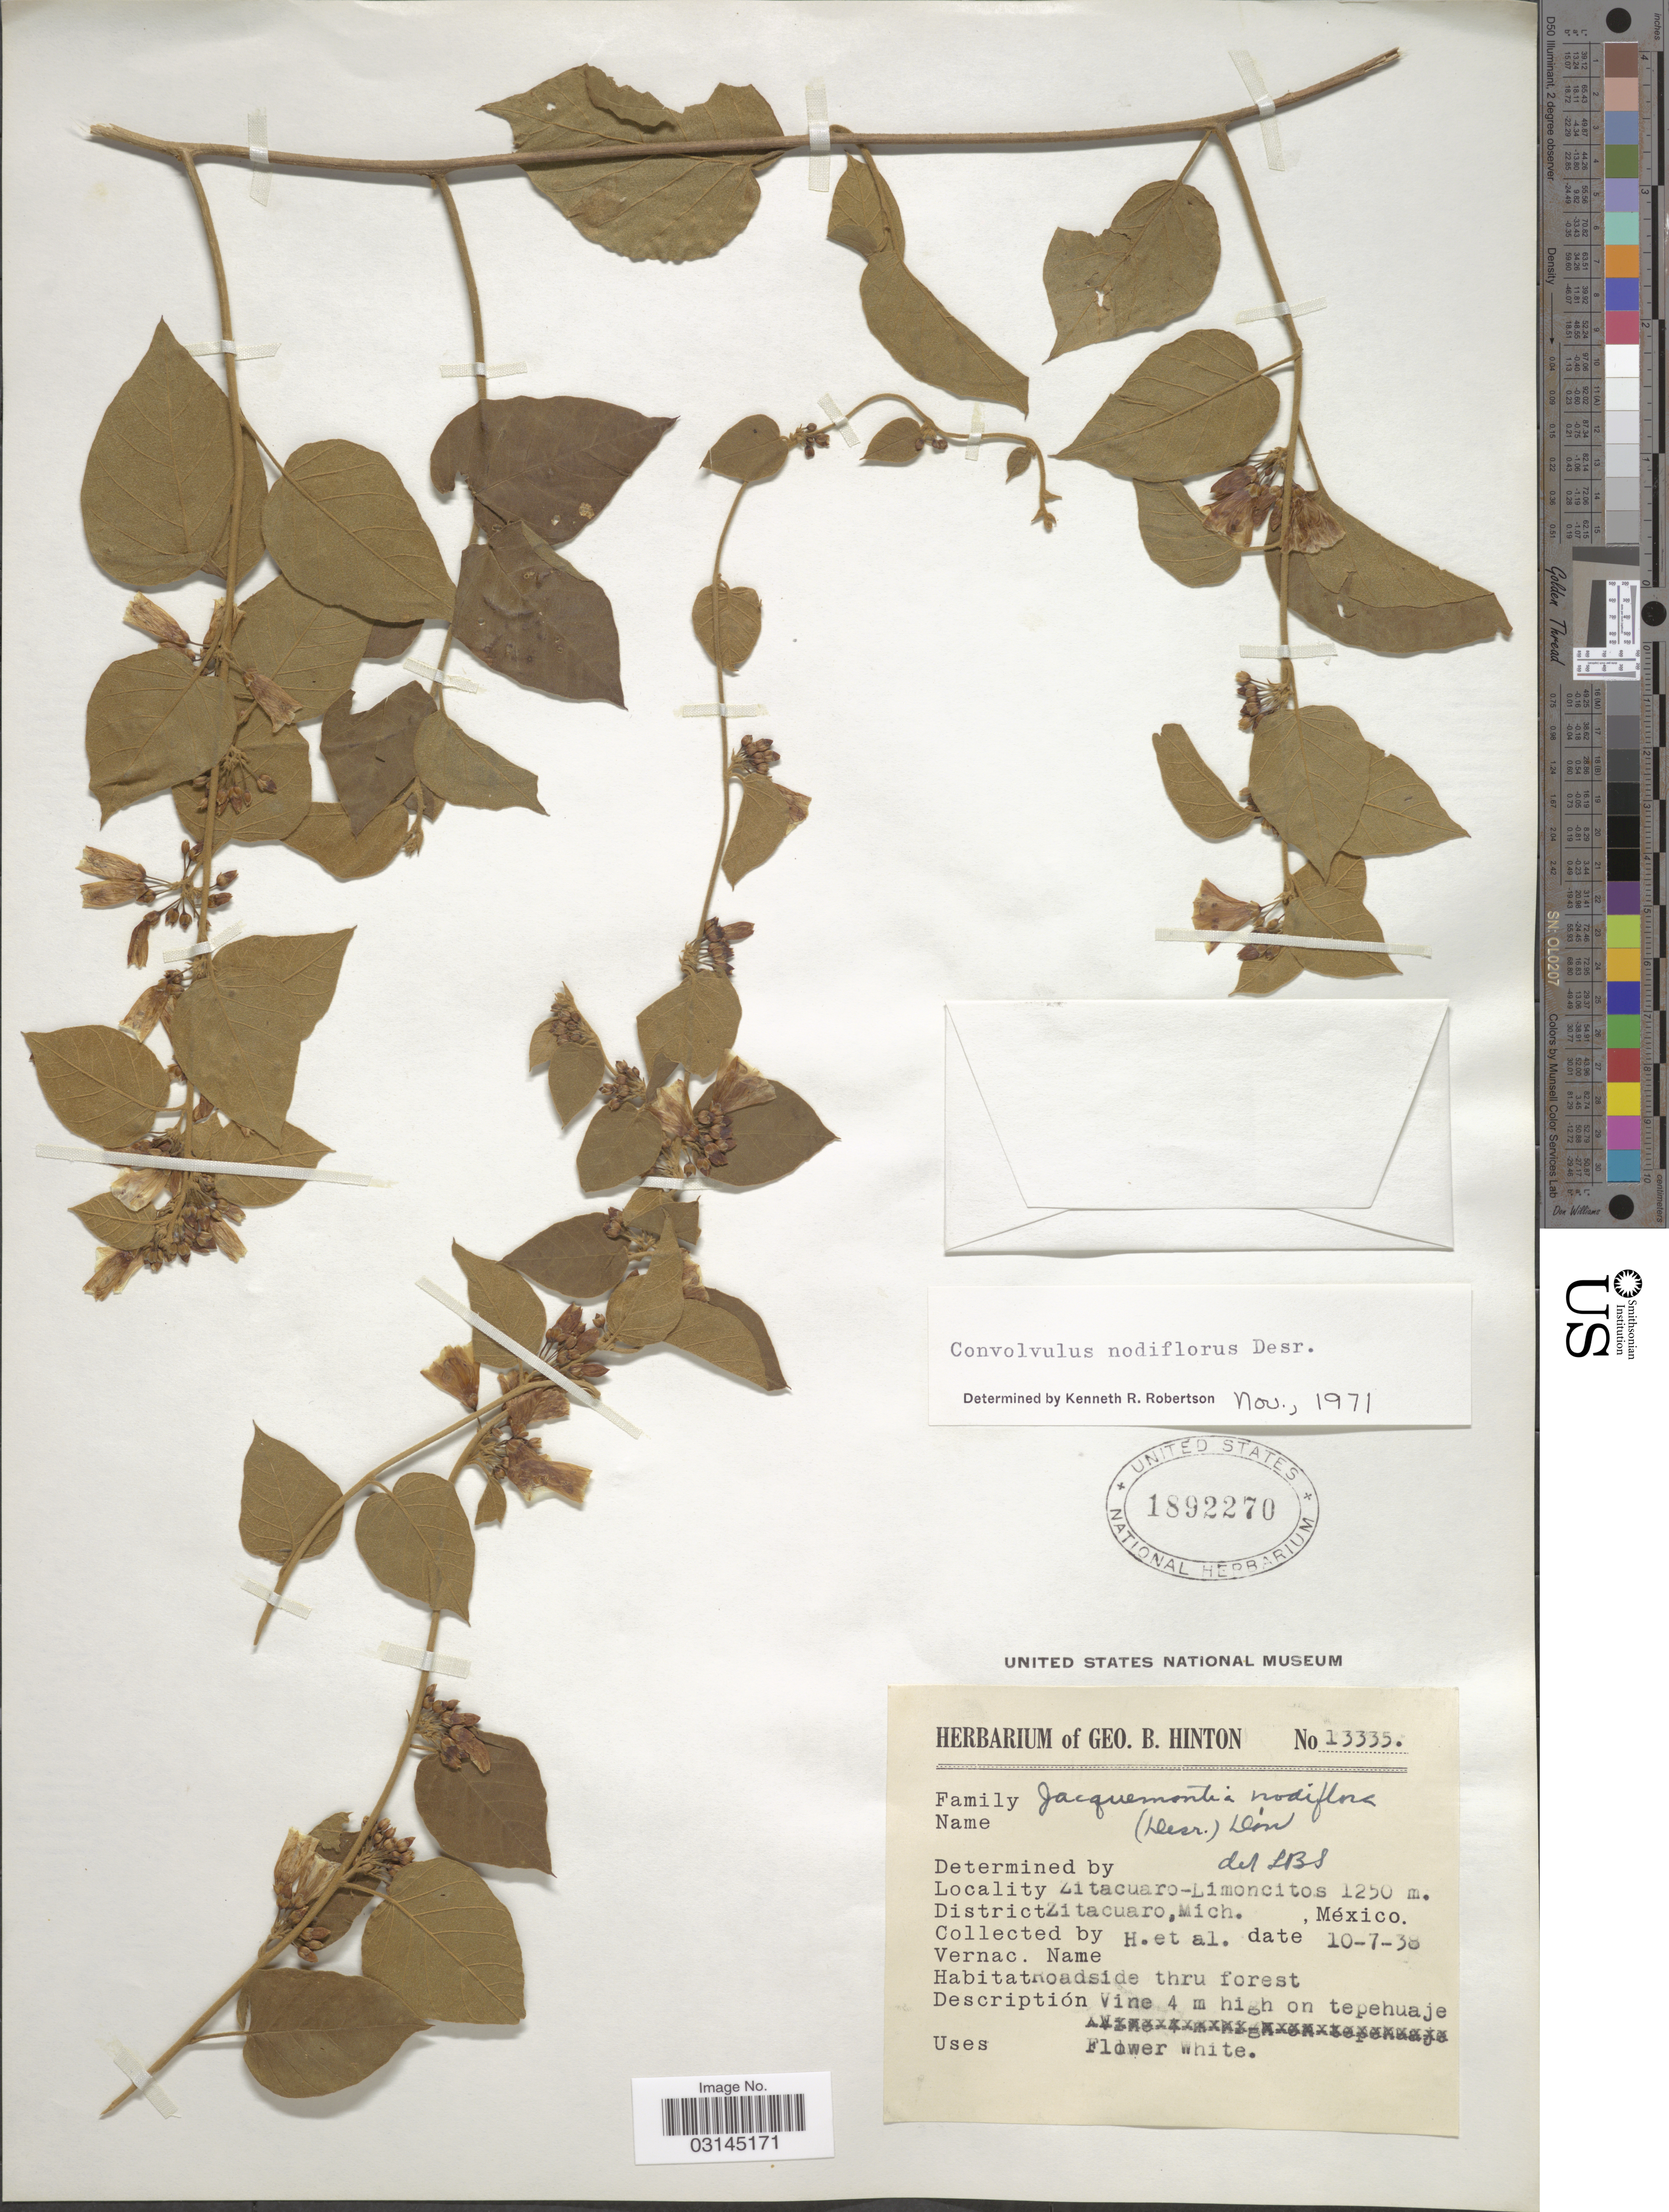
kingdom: Plantae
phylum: Tracheophyta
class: Magnoliopsida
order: Solanales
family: Convolvulaceae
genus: Convolvulus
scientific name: Convolvulus nodiflorus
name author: Desr.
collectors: G. B. Hinton & et al.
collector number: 13335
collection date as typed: Transcribed d/m/y: 10/7/38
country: Mexico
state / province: Michoacán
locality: Zitacuaro-Limoncitos, District Zitacuaro.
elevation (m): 1250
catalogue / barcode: US 1892270